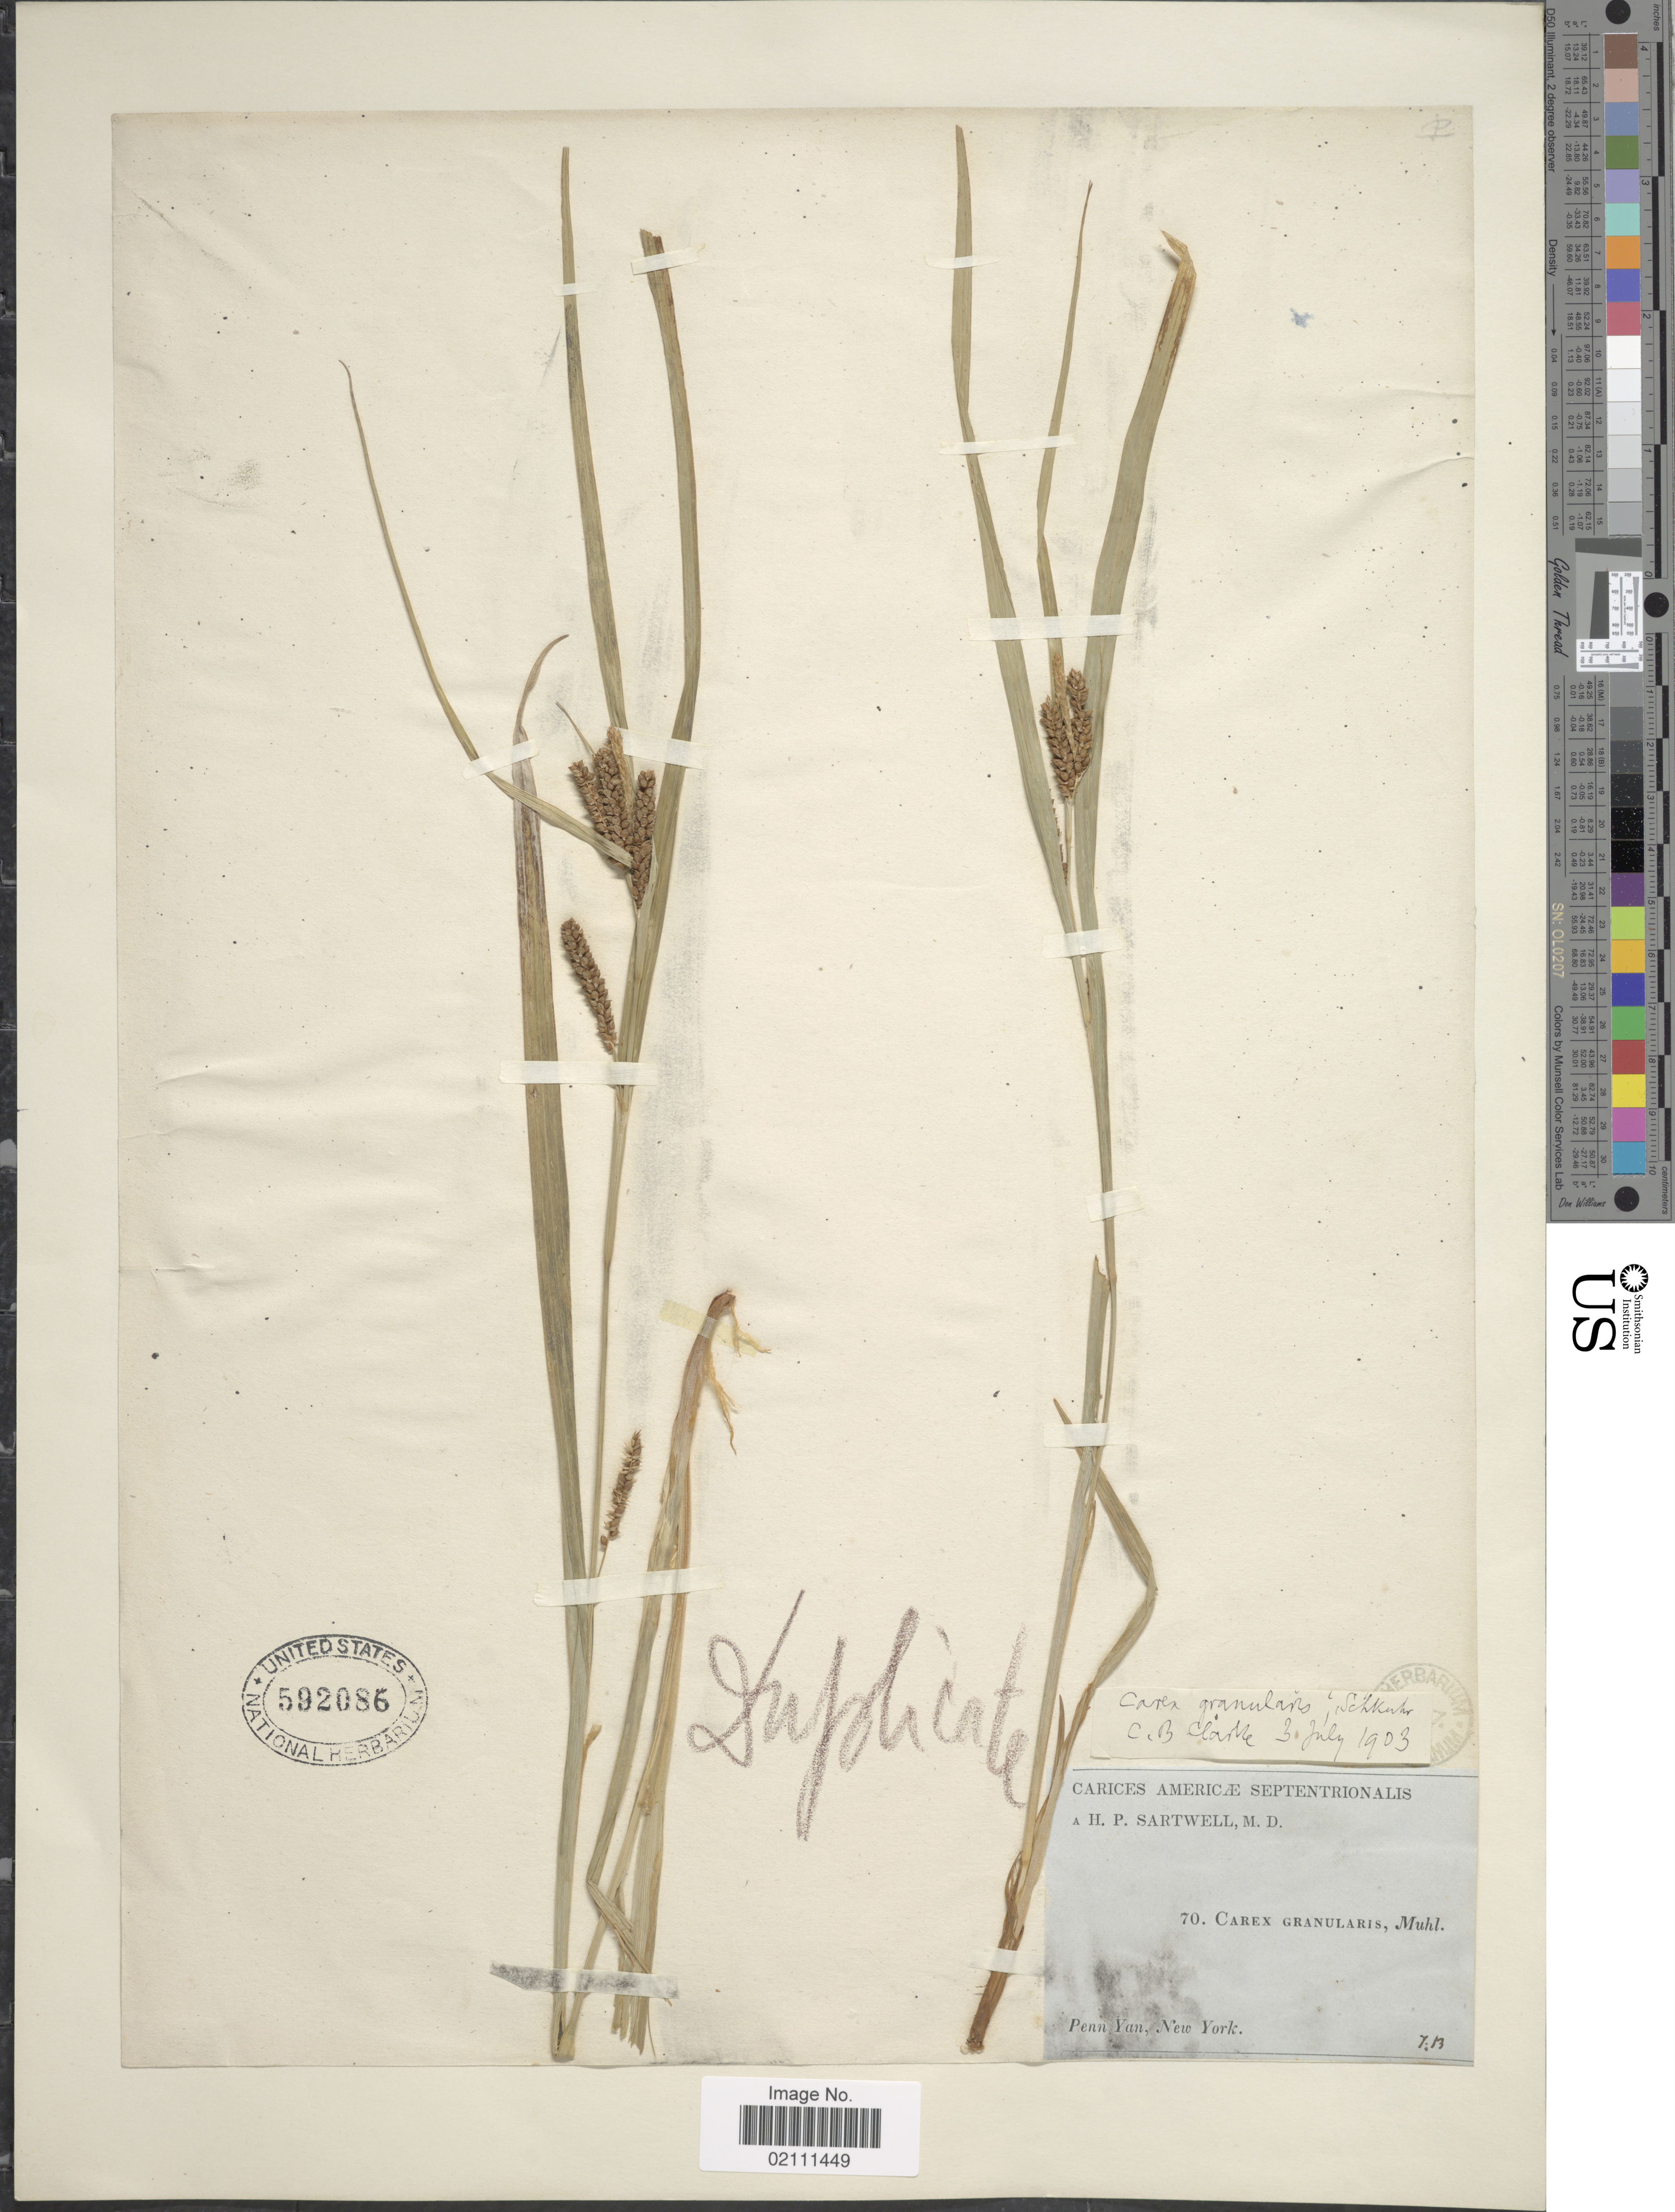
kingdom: Plantae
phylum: Tracheophyta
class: Liliopsida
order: Poales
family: Cyperaceae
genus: Carex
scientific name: Carex granularis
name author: Muhl. ex Willd.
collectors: H. P. Sartwell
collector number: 70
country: United States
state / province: New York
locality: Penn Yan.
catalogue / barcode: US 592086